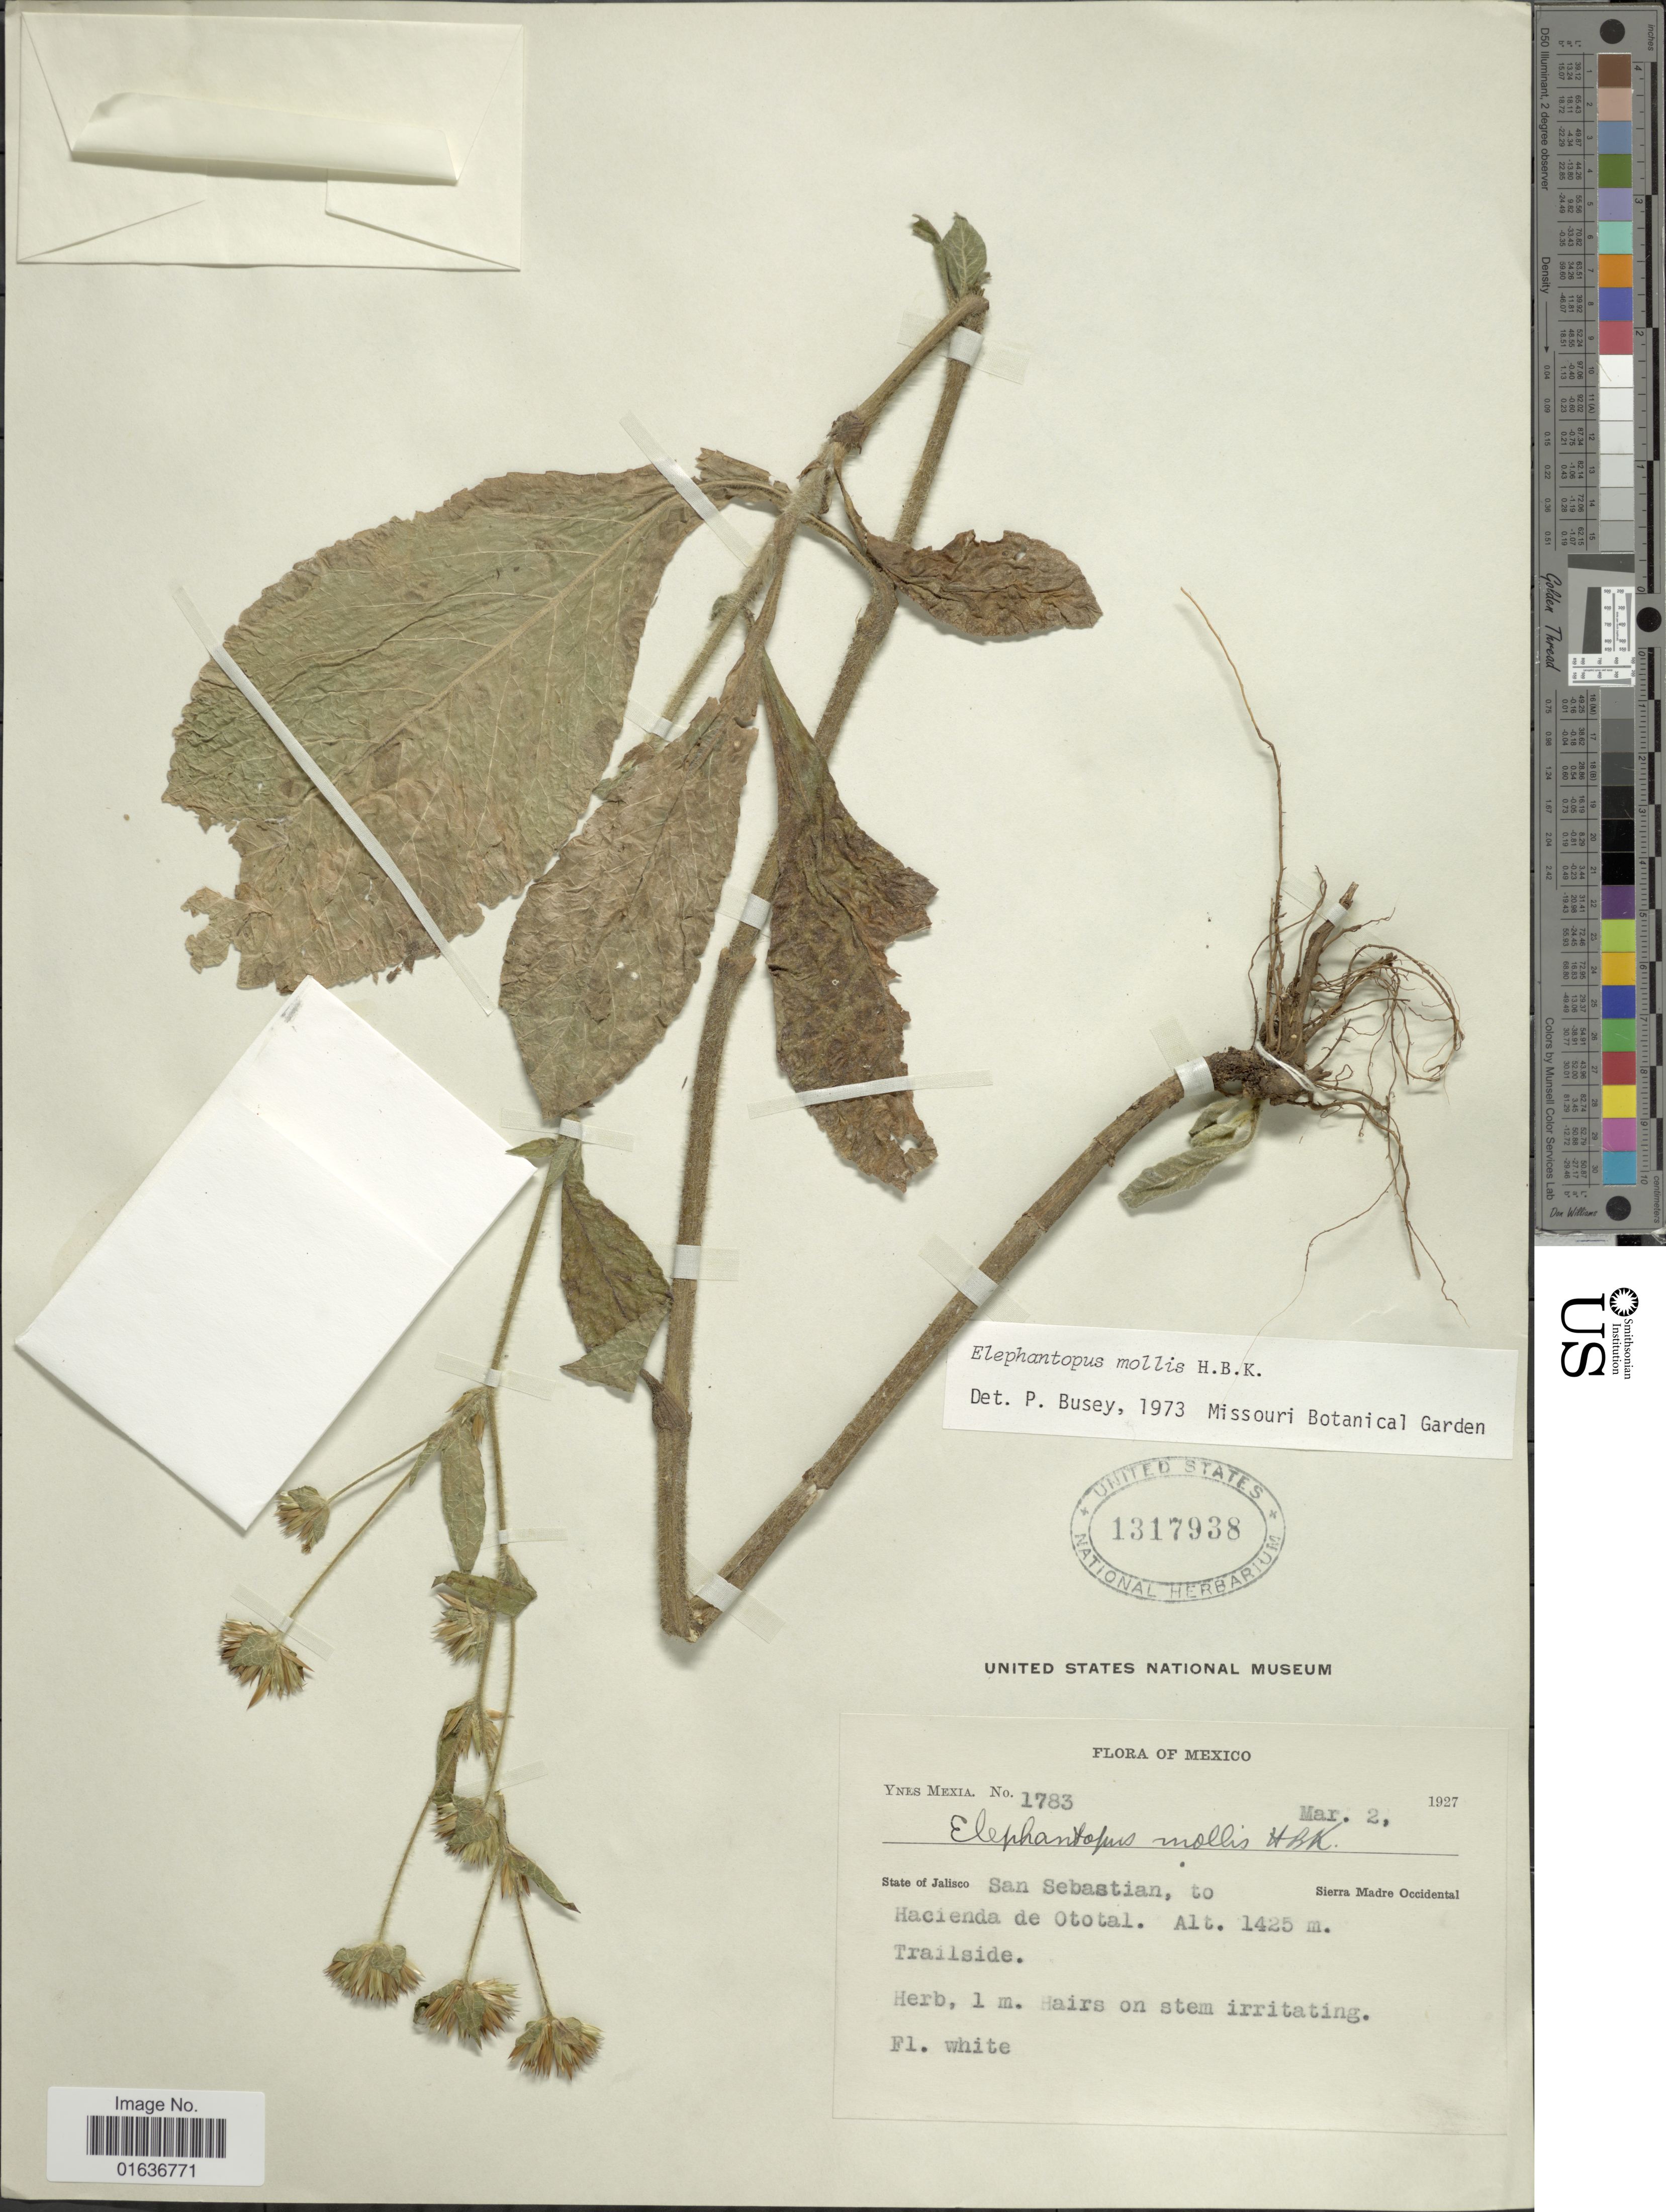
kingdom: Plantae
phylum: Tracheophyta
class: Magnoliopsida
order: Asterales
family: Asteraceae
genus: Elephantopus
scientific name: Elephantopus mollis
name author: Kunth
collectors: Y. Mexia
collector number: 1783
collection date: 1927-03-02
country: Mexico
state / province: Jalisco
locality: San Sebastian, to Sierra Madre Occidental, hacienda de Ototal, Trailside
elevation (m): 1425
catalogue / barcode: US 1317938